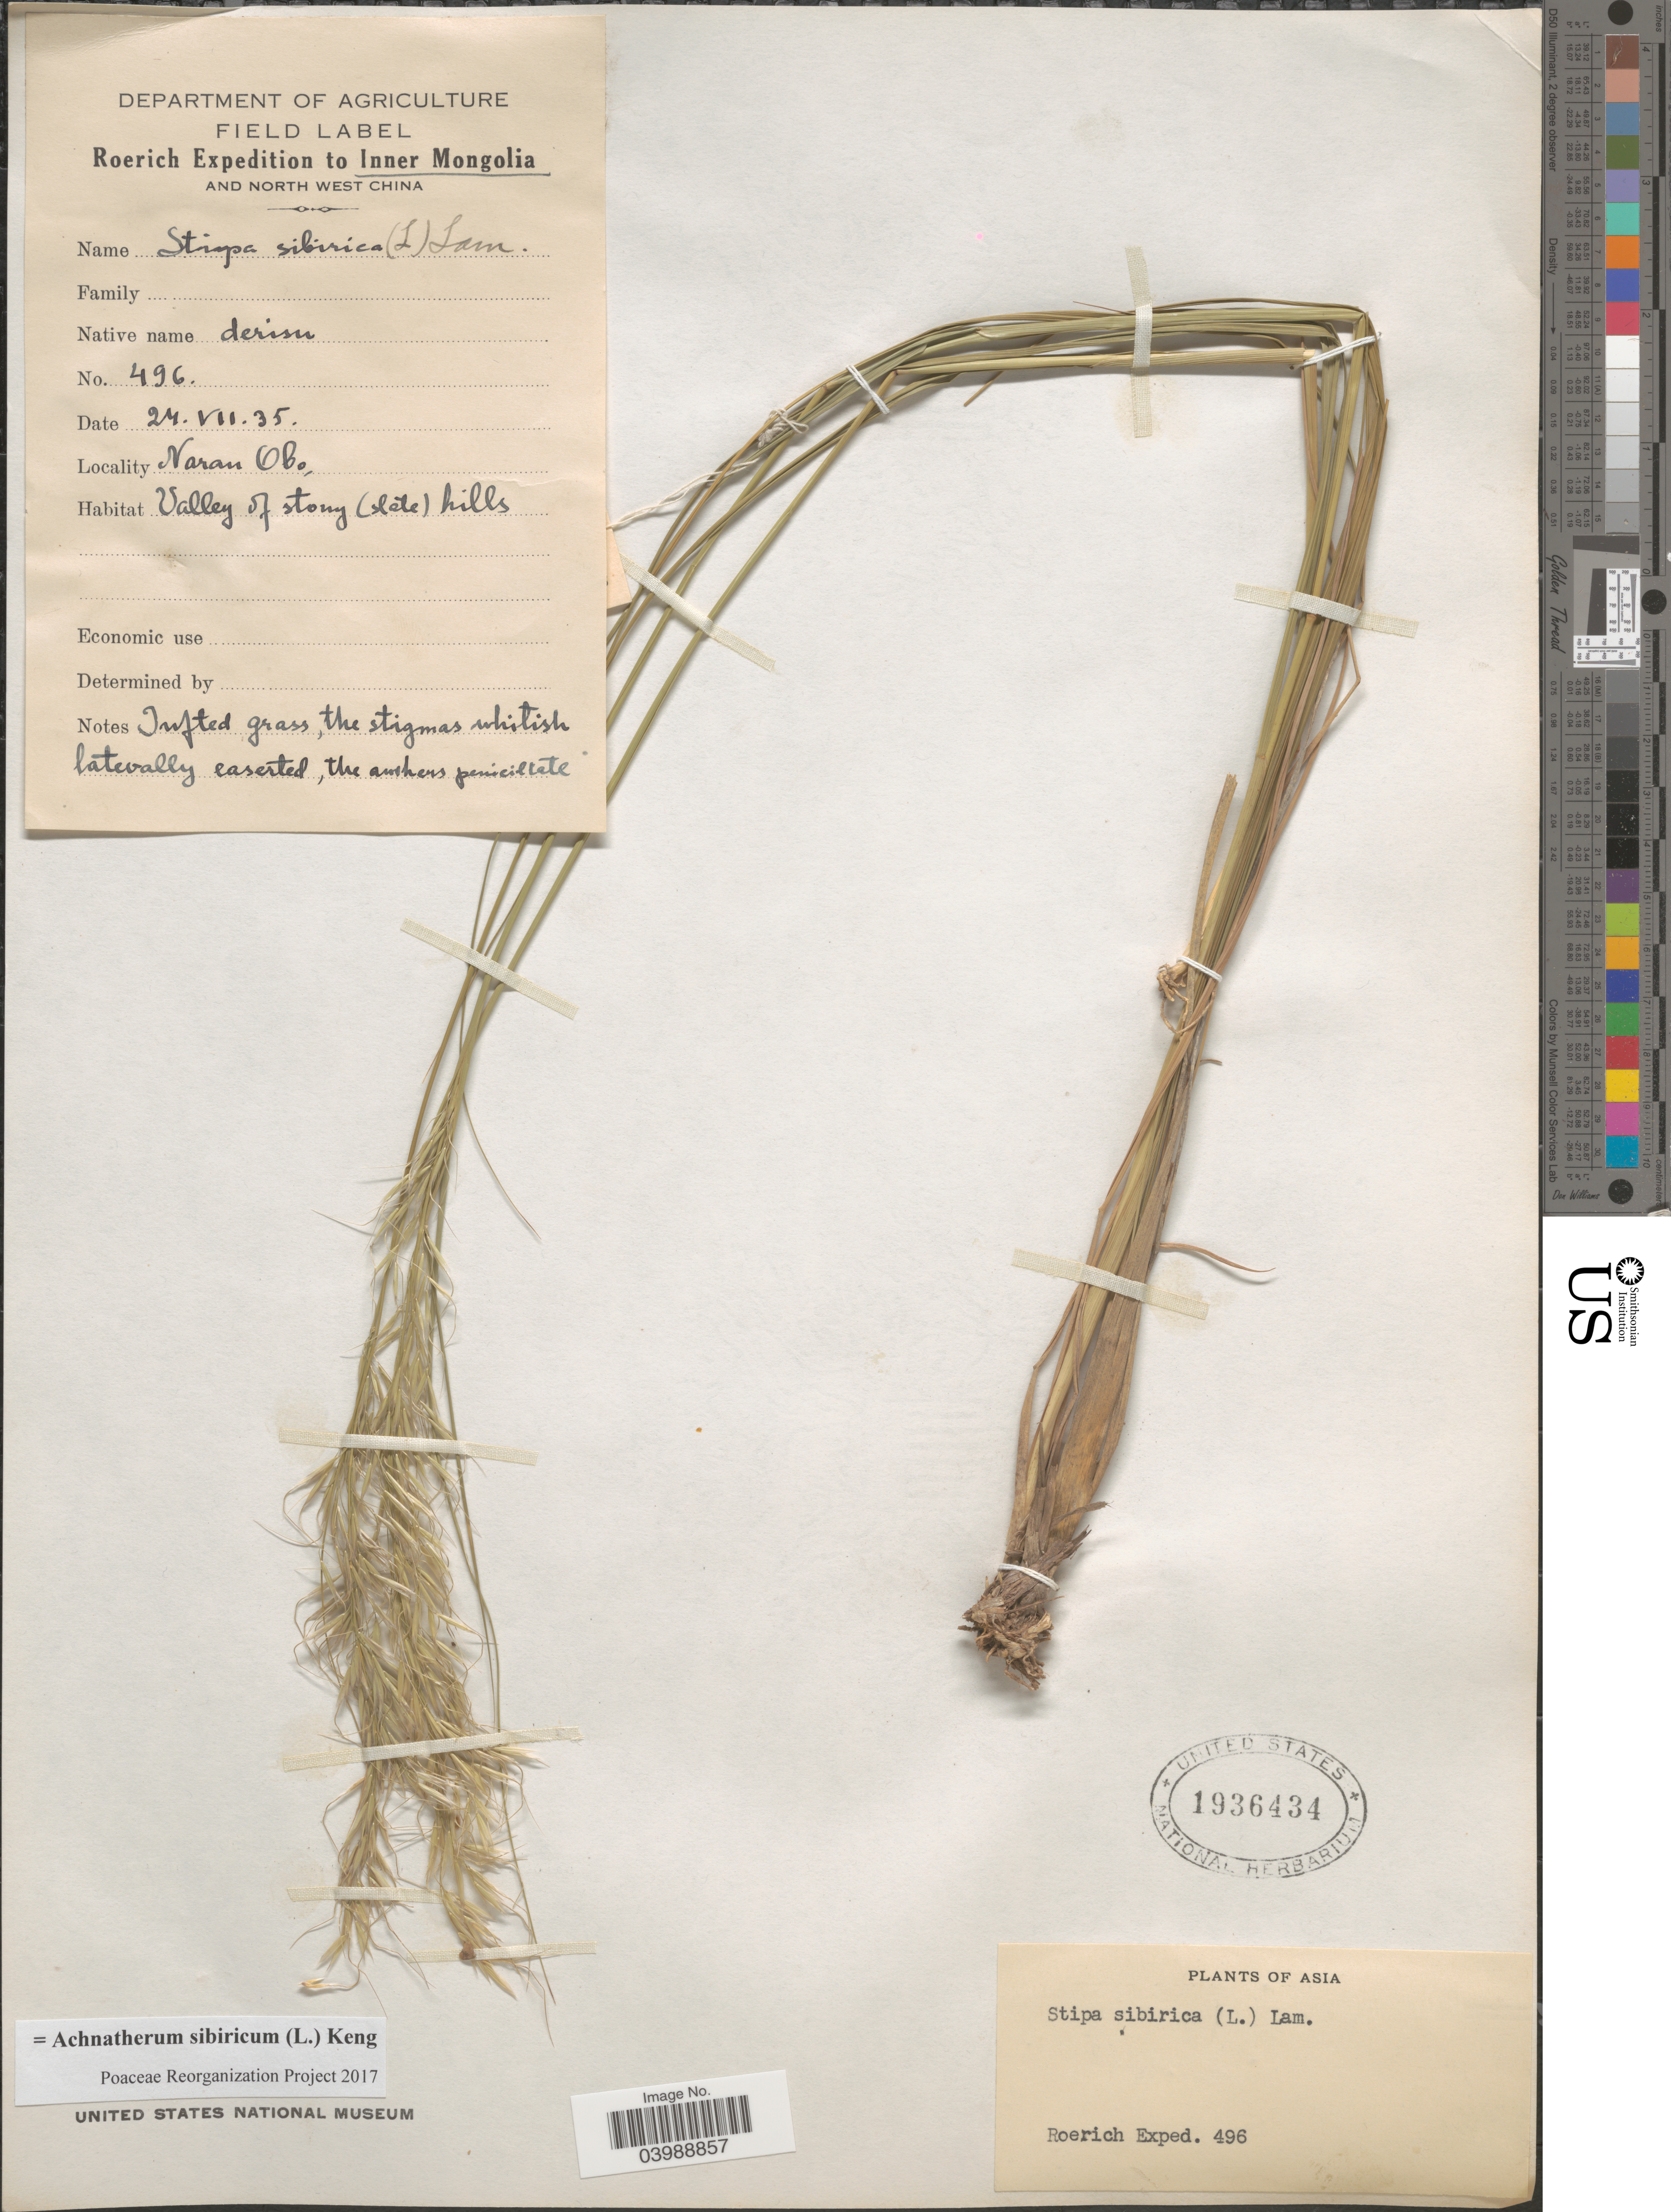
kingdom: Plantae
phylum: Tracheophyta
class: Liliopsida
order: Poales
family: Poaceae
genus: Achnatherum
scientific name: Achnatherum sibiricum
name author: (L.) Keng ex Tzvelev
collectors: Roerich Expedition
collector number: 496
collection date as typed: Transcribed d/m/y: 24/7/35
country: China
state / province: Nei Monggol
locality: Inner Mongolia and North West China. Naran Obo, Valley of stony (slate) hills.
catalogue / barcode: US 1936434